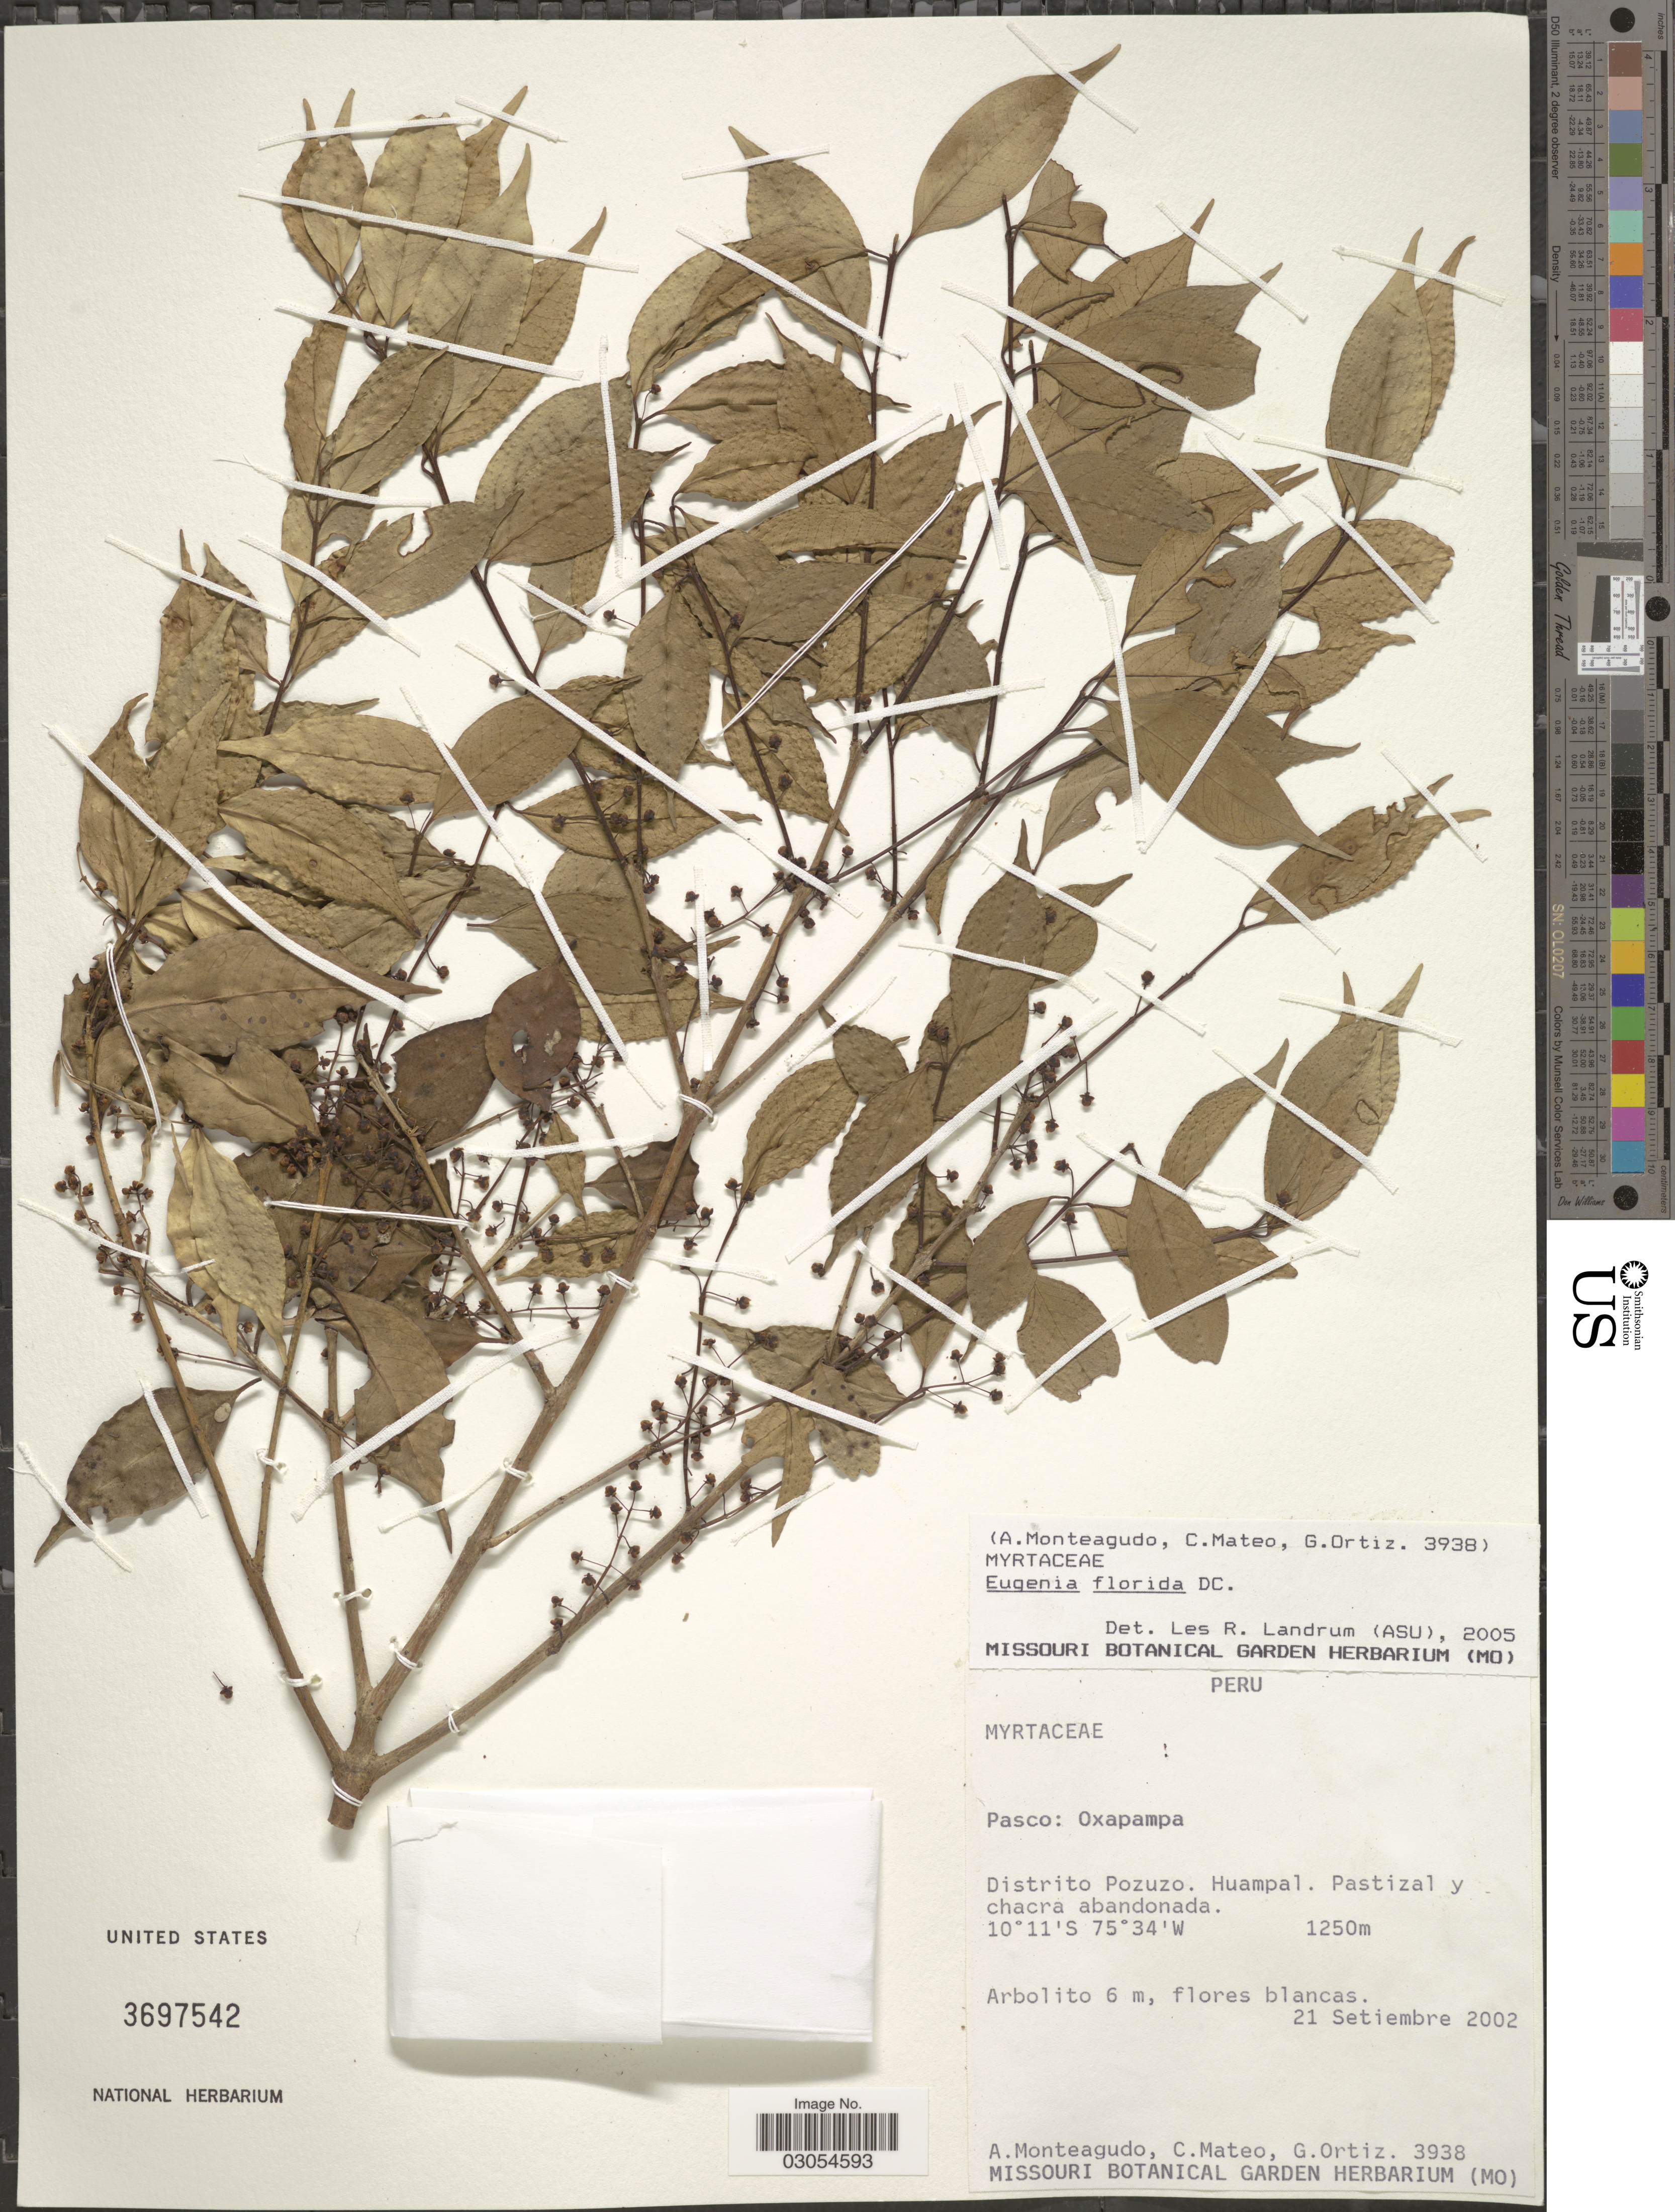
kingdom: Plantae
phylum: Tracheophyta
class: Magnoliopsida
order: Myrtales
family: Myrtaceae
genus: Eugenia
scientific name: Eugenia florida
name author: DC.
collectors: A. Monteagudo, C. Mateo & G. Ortiz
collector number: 3938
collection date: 2002-09-21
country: Peru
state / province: Pasco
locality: Oxapampa. Distrito Pozuzo. Huampal.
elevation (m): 1250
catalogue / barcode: US 3697542